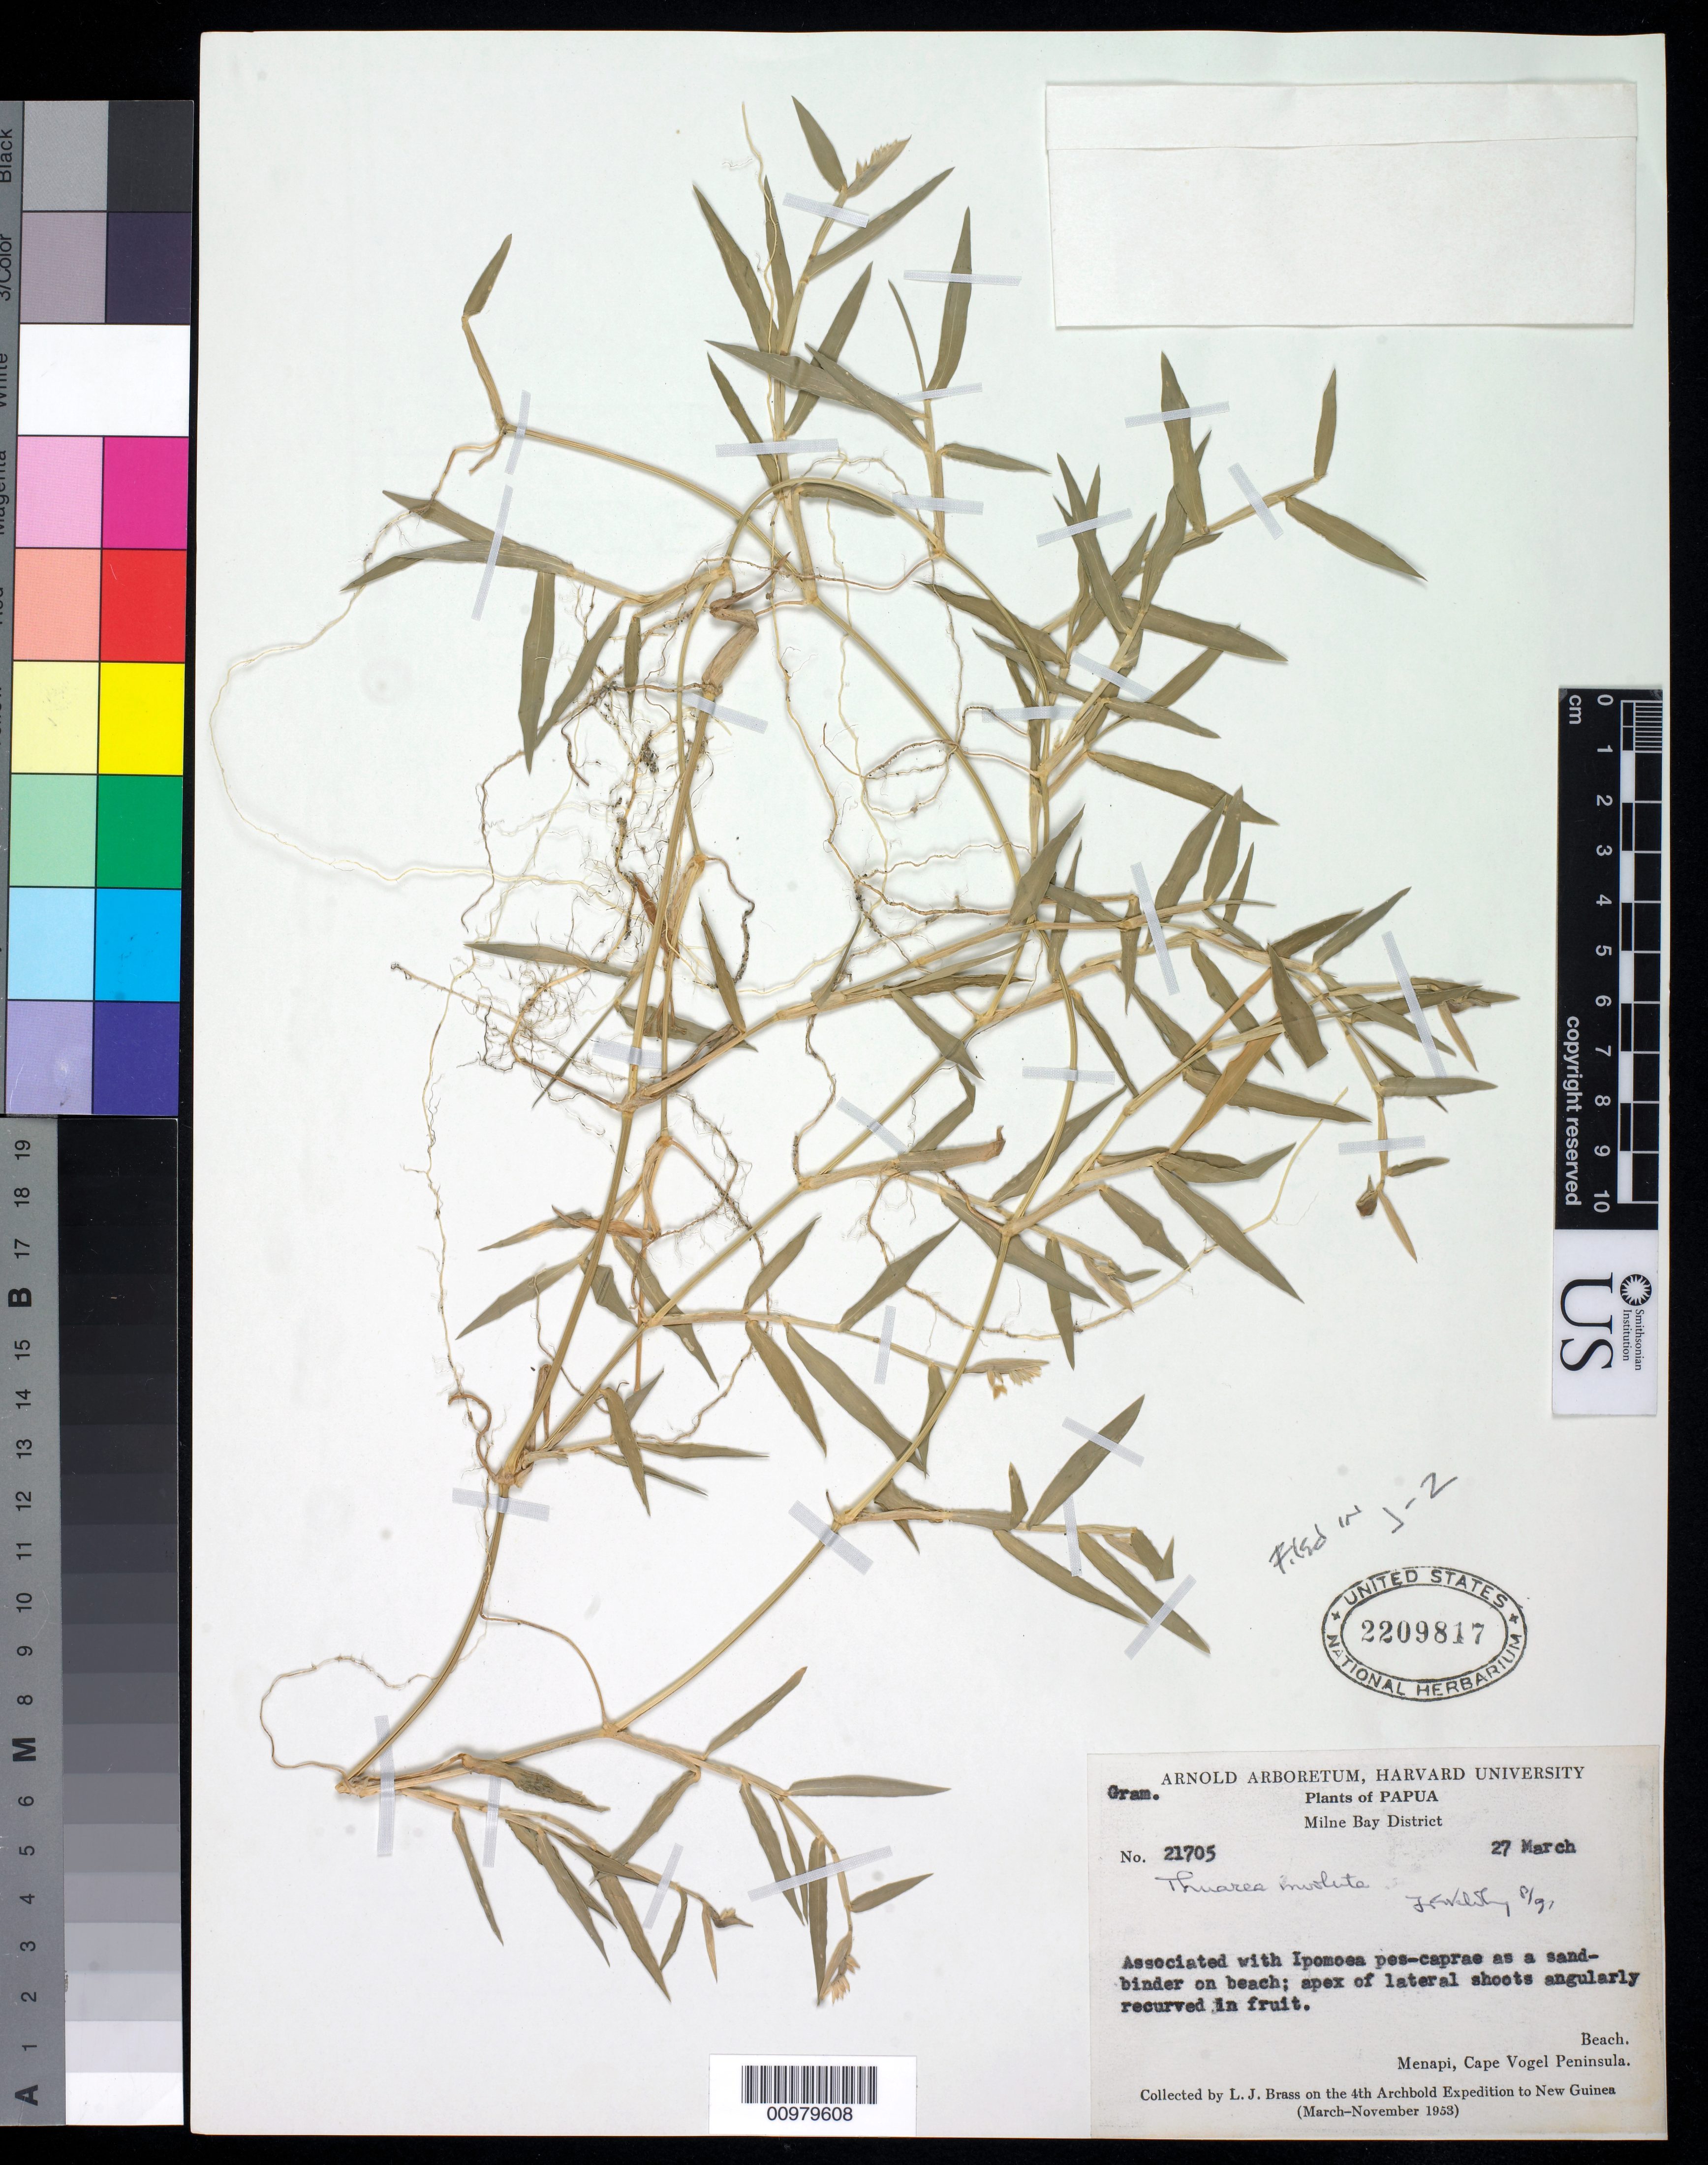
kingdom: Plantae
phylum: Tracheophyta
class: Liliopsida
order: Poales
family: Poaceae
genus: Thuarea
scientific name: Thuarea involuta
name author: (G. Forst.) R. Br. ex Sm.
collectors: L. J. Brass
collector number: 21705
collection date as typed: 27 Mar 1953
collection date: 1953-03-27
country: Papua New Guinea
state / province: Milne Bay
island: New Guinea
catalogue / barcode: US 2209817